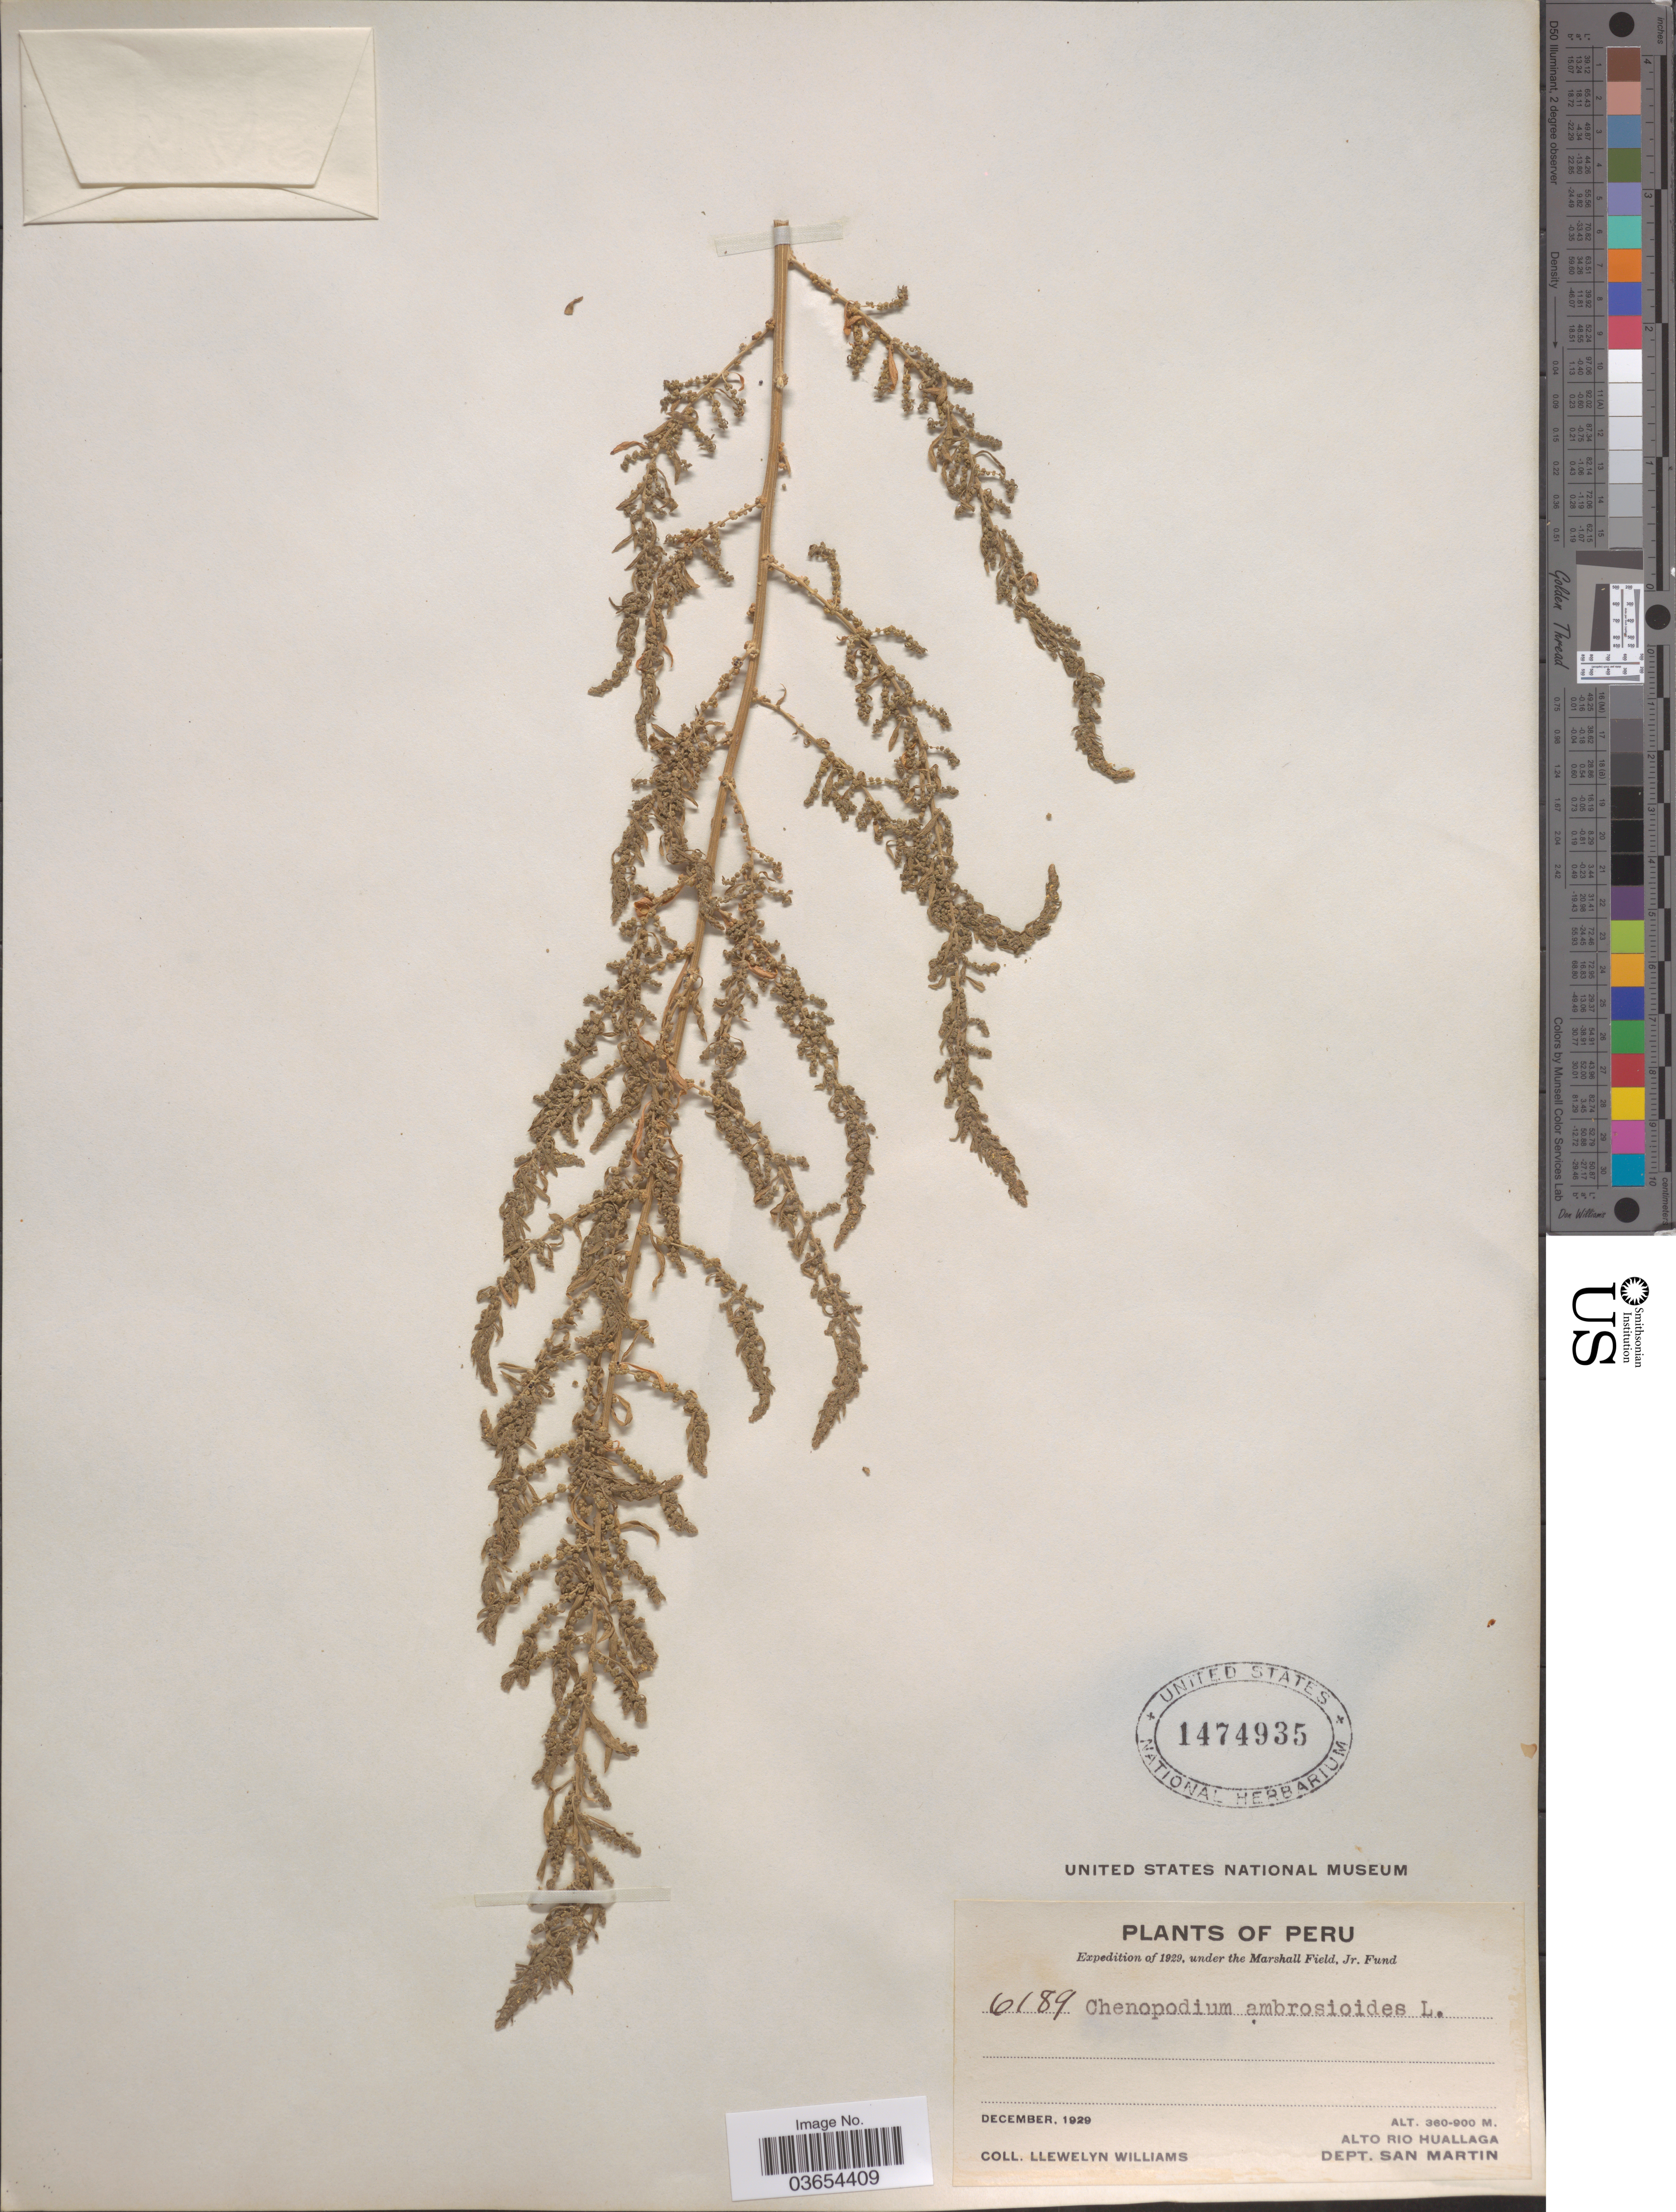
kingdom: Plantae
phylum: Tracheophyta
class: Magnoliopsida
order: Caryophyllales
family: Amaranthaceae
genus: Chenopodium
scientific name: Chenopodium ambrosioides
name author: L.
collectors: Ll. Williams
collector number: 6189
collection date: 1929-12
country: Peru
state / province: San Martín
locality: Alto Rio Huallaga. Dept. San Martin.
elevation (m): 360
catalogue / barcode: US 1474935